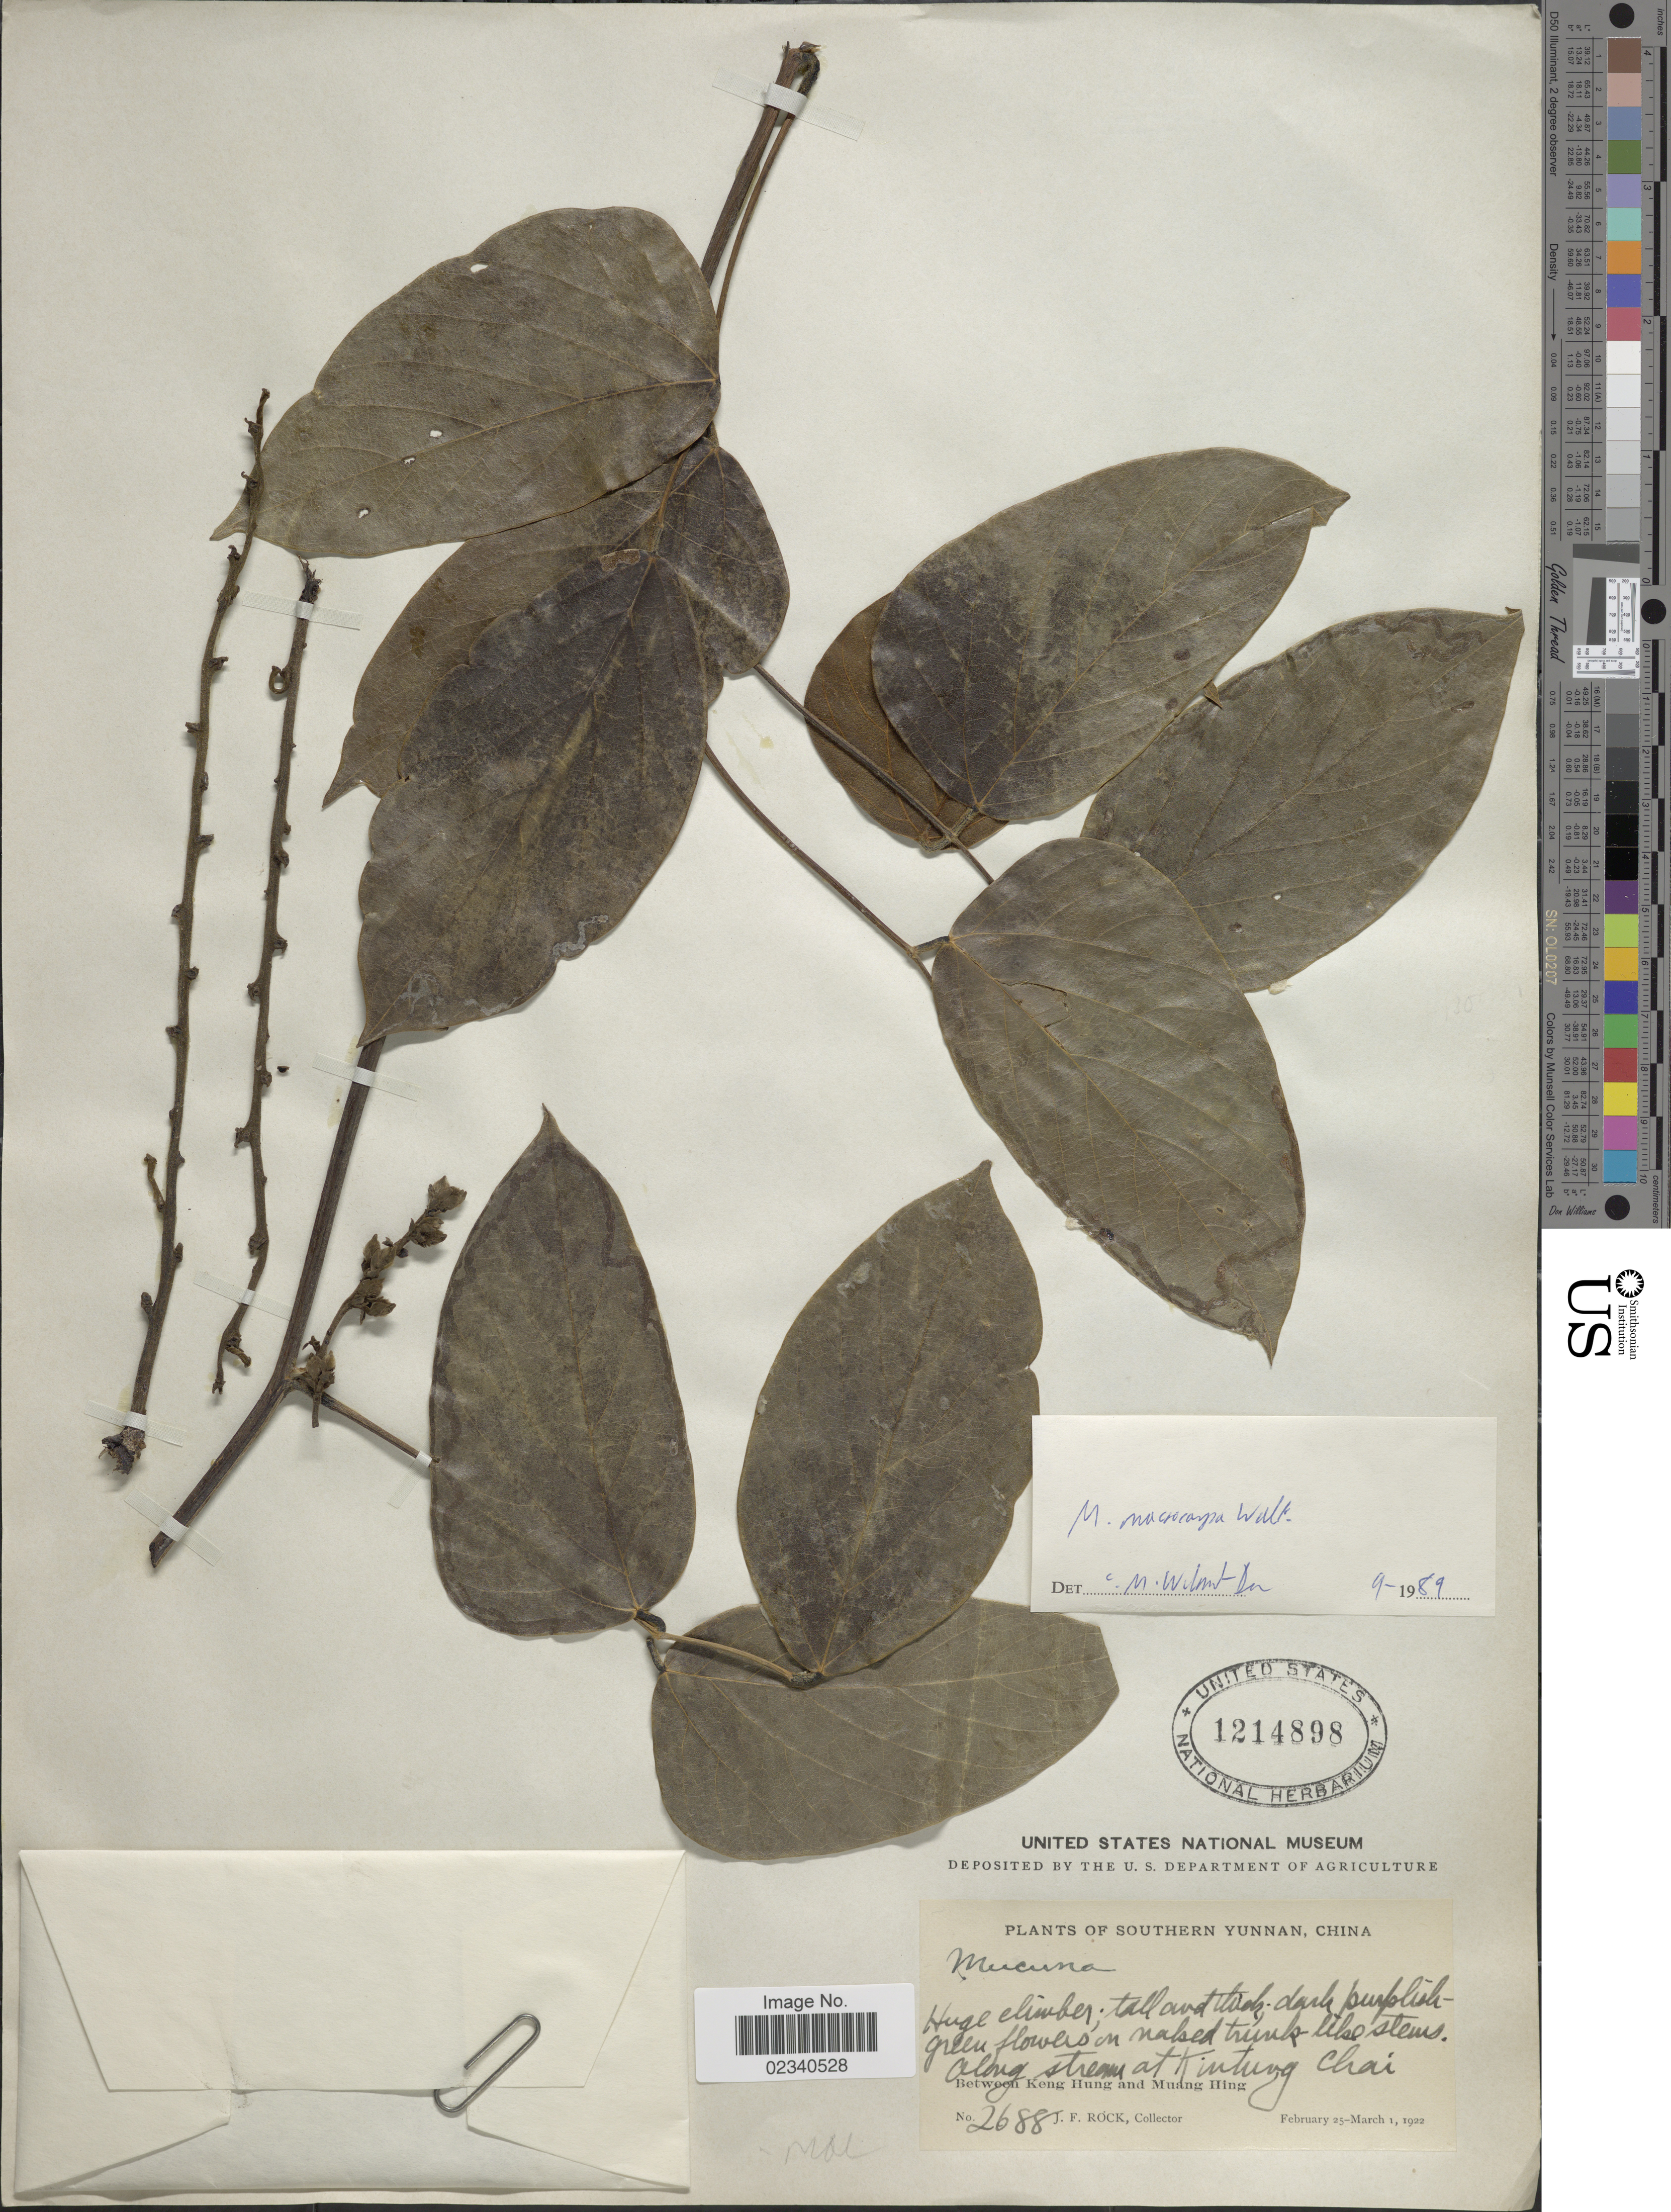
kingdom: Plantae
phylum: Tracheophyta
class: Magnoliopsida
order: Fabales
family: Fabaceae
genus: Mucuna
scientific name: Mucuna macrocarpa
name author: Wall.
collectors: J. Rock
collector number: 2688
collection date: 1922-02-25/1922-03-01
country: China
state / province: Yunnan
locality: Southern Yunnan. along stream at Kintung Chai. Between Keng Hung and Muang Hing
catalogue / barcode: US 1214898